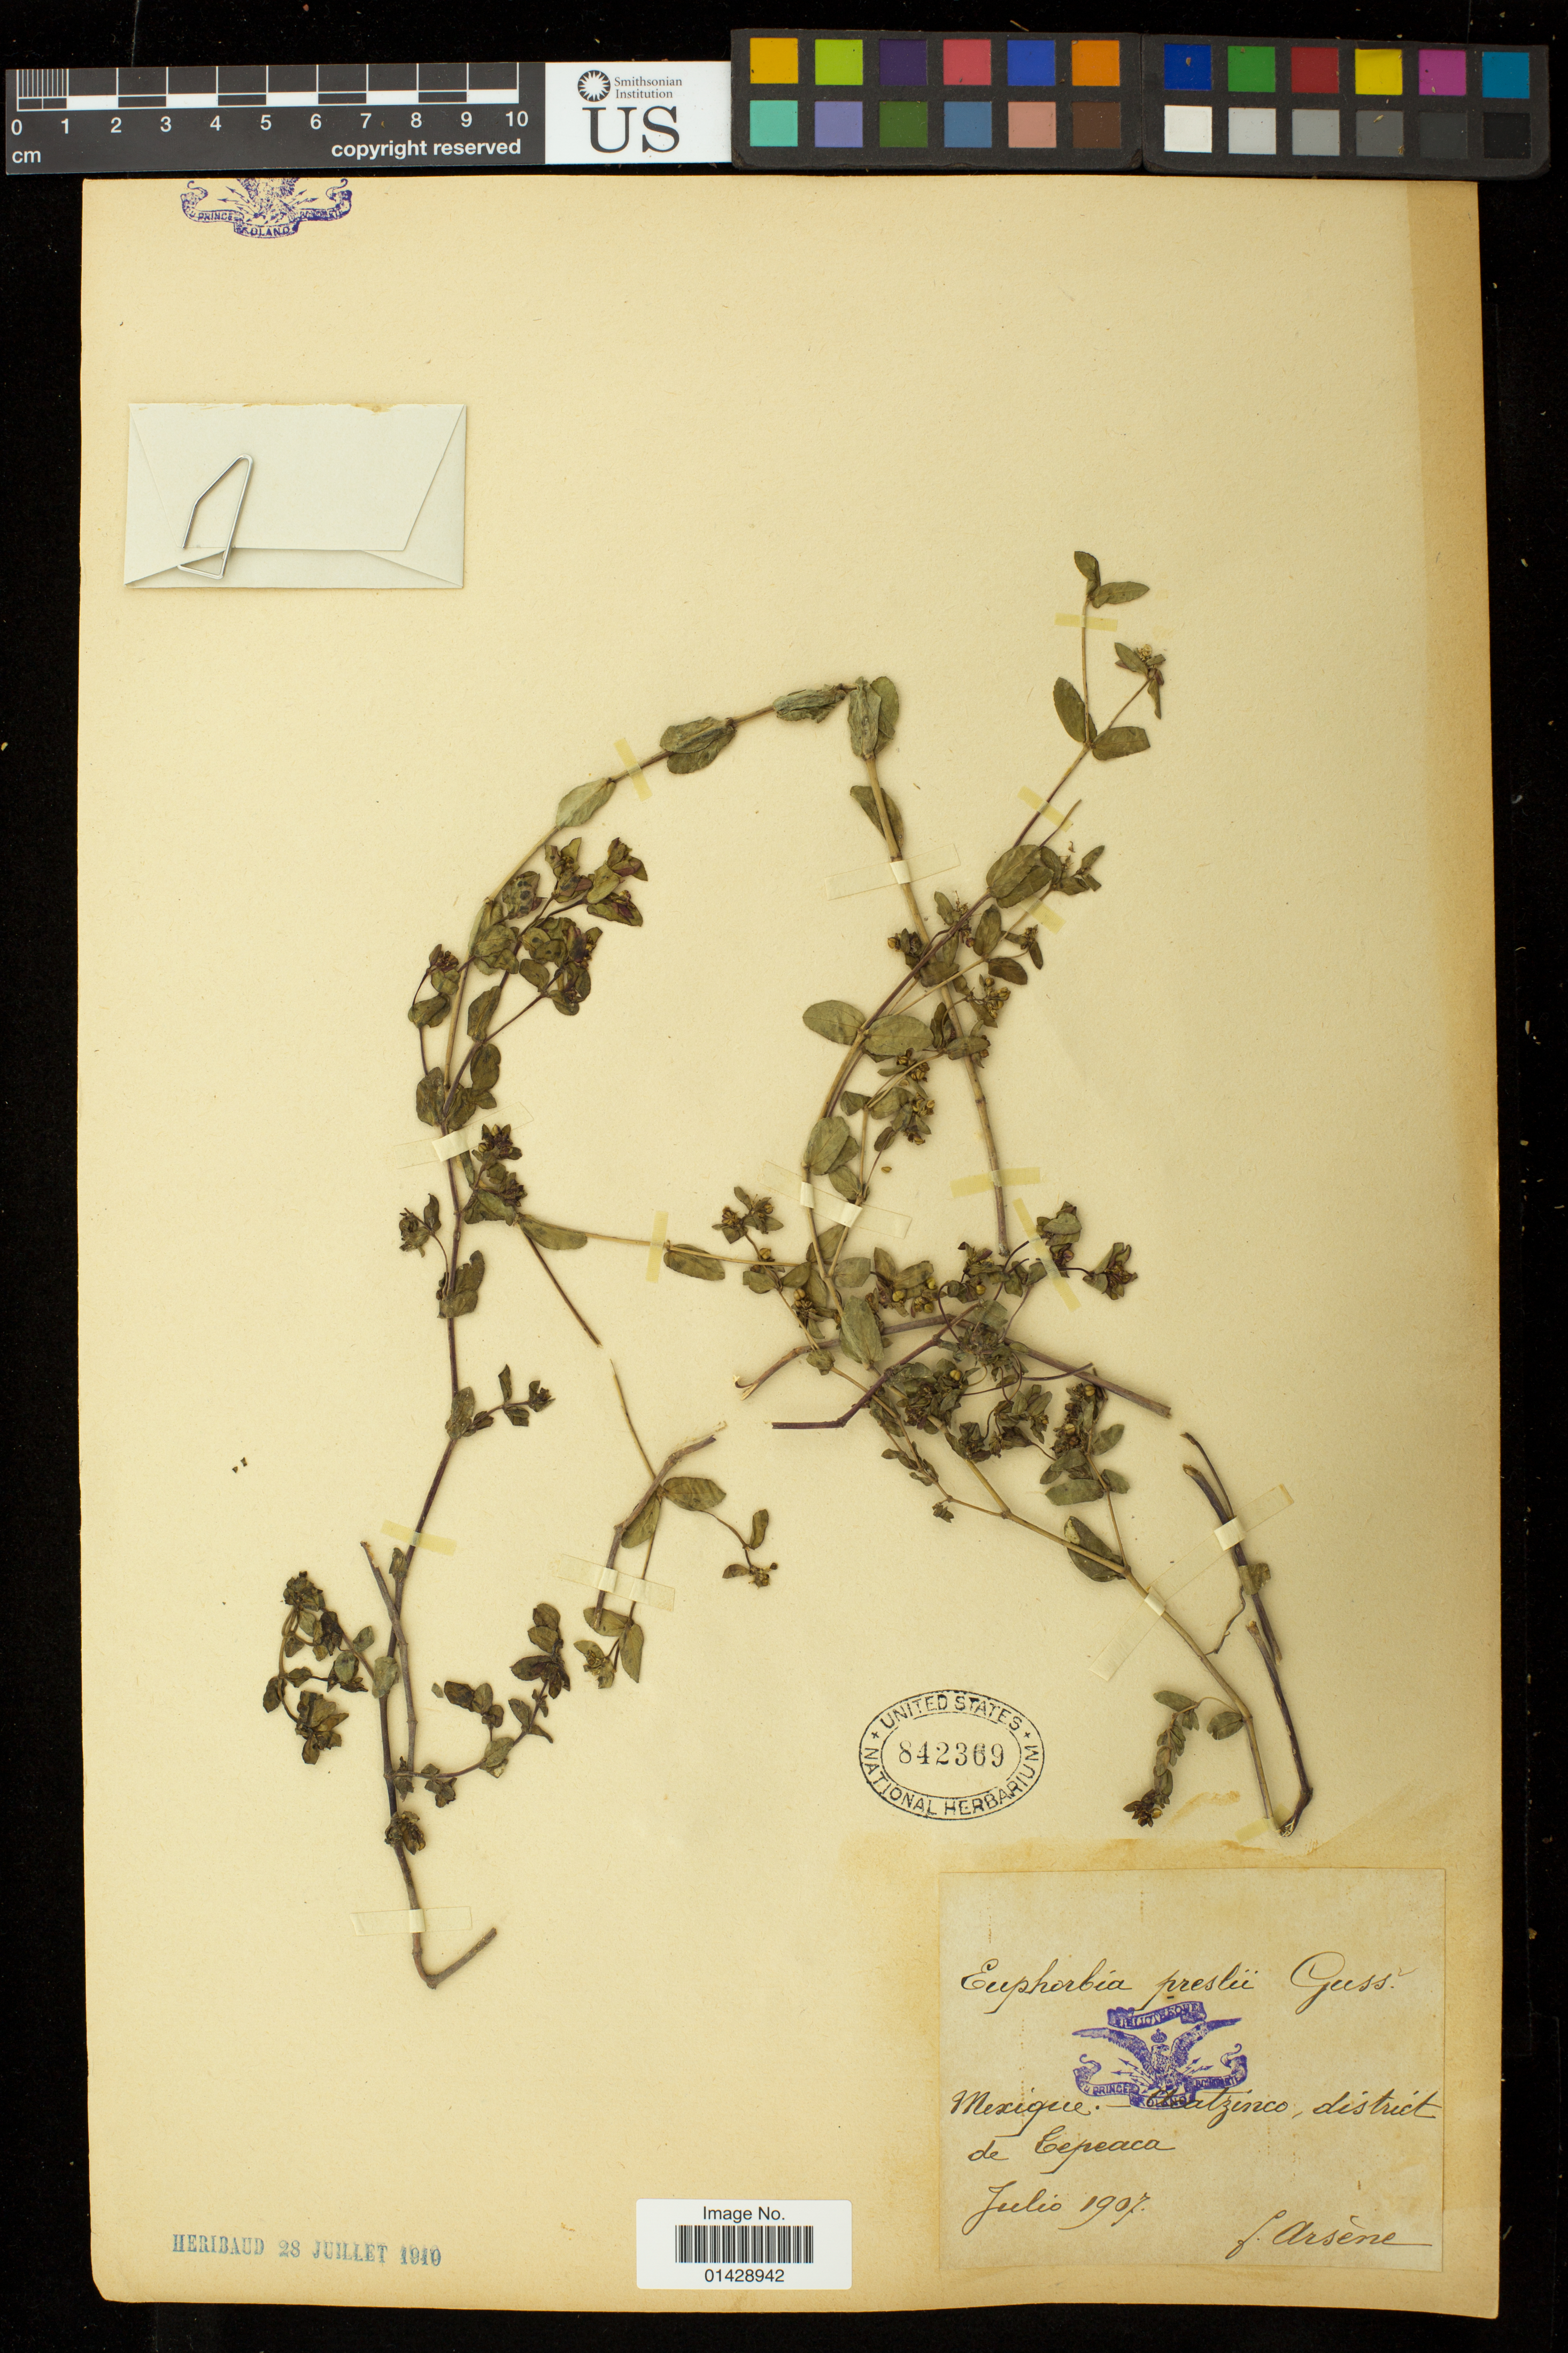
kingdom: Plantae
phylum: Tracheophyta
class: Magnoliopsida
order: Malpighiales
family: Euphorbiaceae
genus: Euphorbia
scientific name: Euphorbia hyssopifolia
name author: L.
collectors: F. Arsène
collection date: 1907-07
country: Mexico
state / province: Puebla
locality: Acatzinco, district de Tepeaca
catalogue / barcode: US 842369